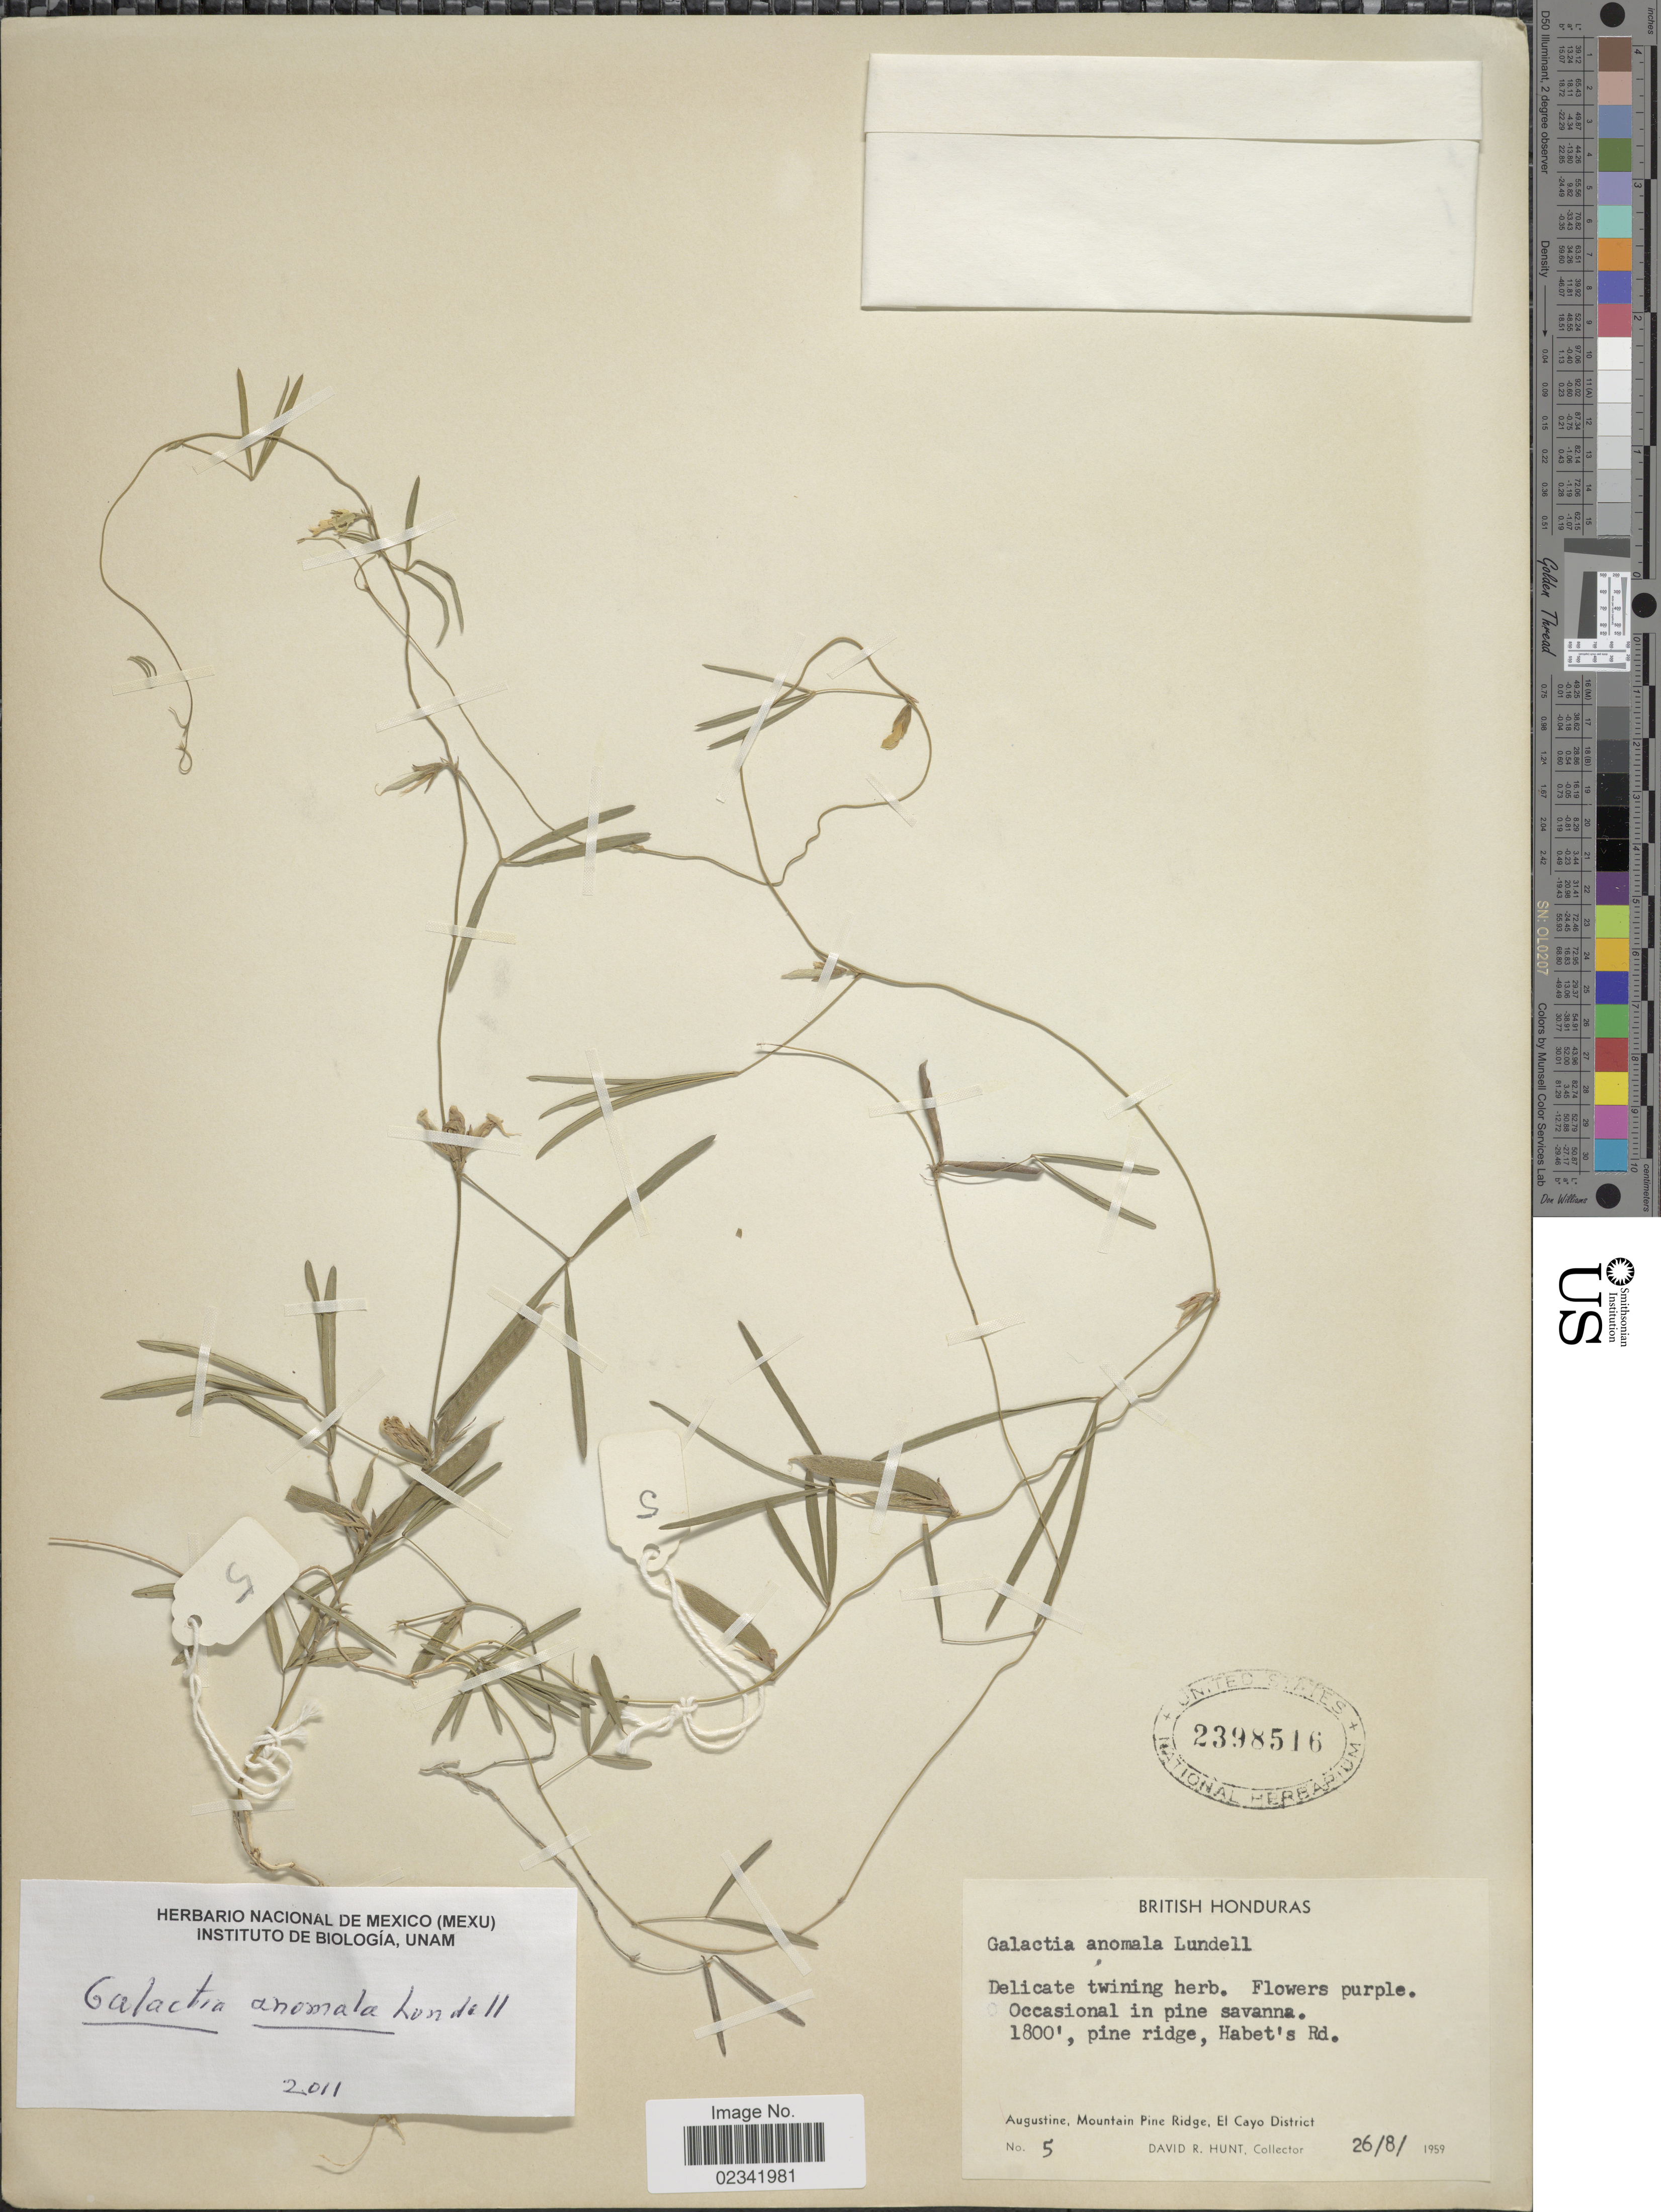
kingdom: Plantae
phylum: Tracheophyta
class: Magnoliopsida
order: Fabales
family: Fabaceae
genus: Galactia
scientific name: Galactia anomala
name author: Lundell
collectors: D. R. Hunt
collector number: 5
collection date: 1959-08-26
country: Belize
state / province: Cayo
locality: Augustine, Mountain Pine Ridge, El Cayo Didstrict, Habet's Rd.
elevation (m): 549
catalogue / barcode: US 2398516